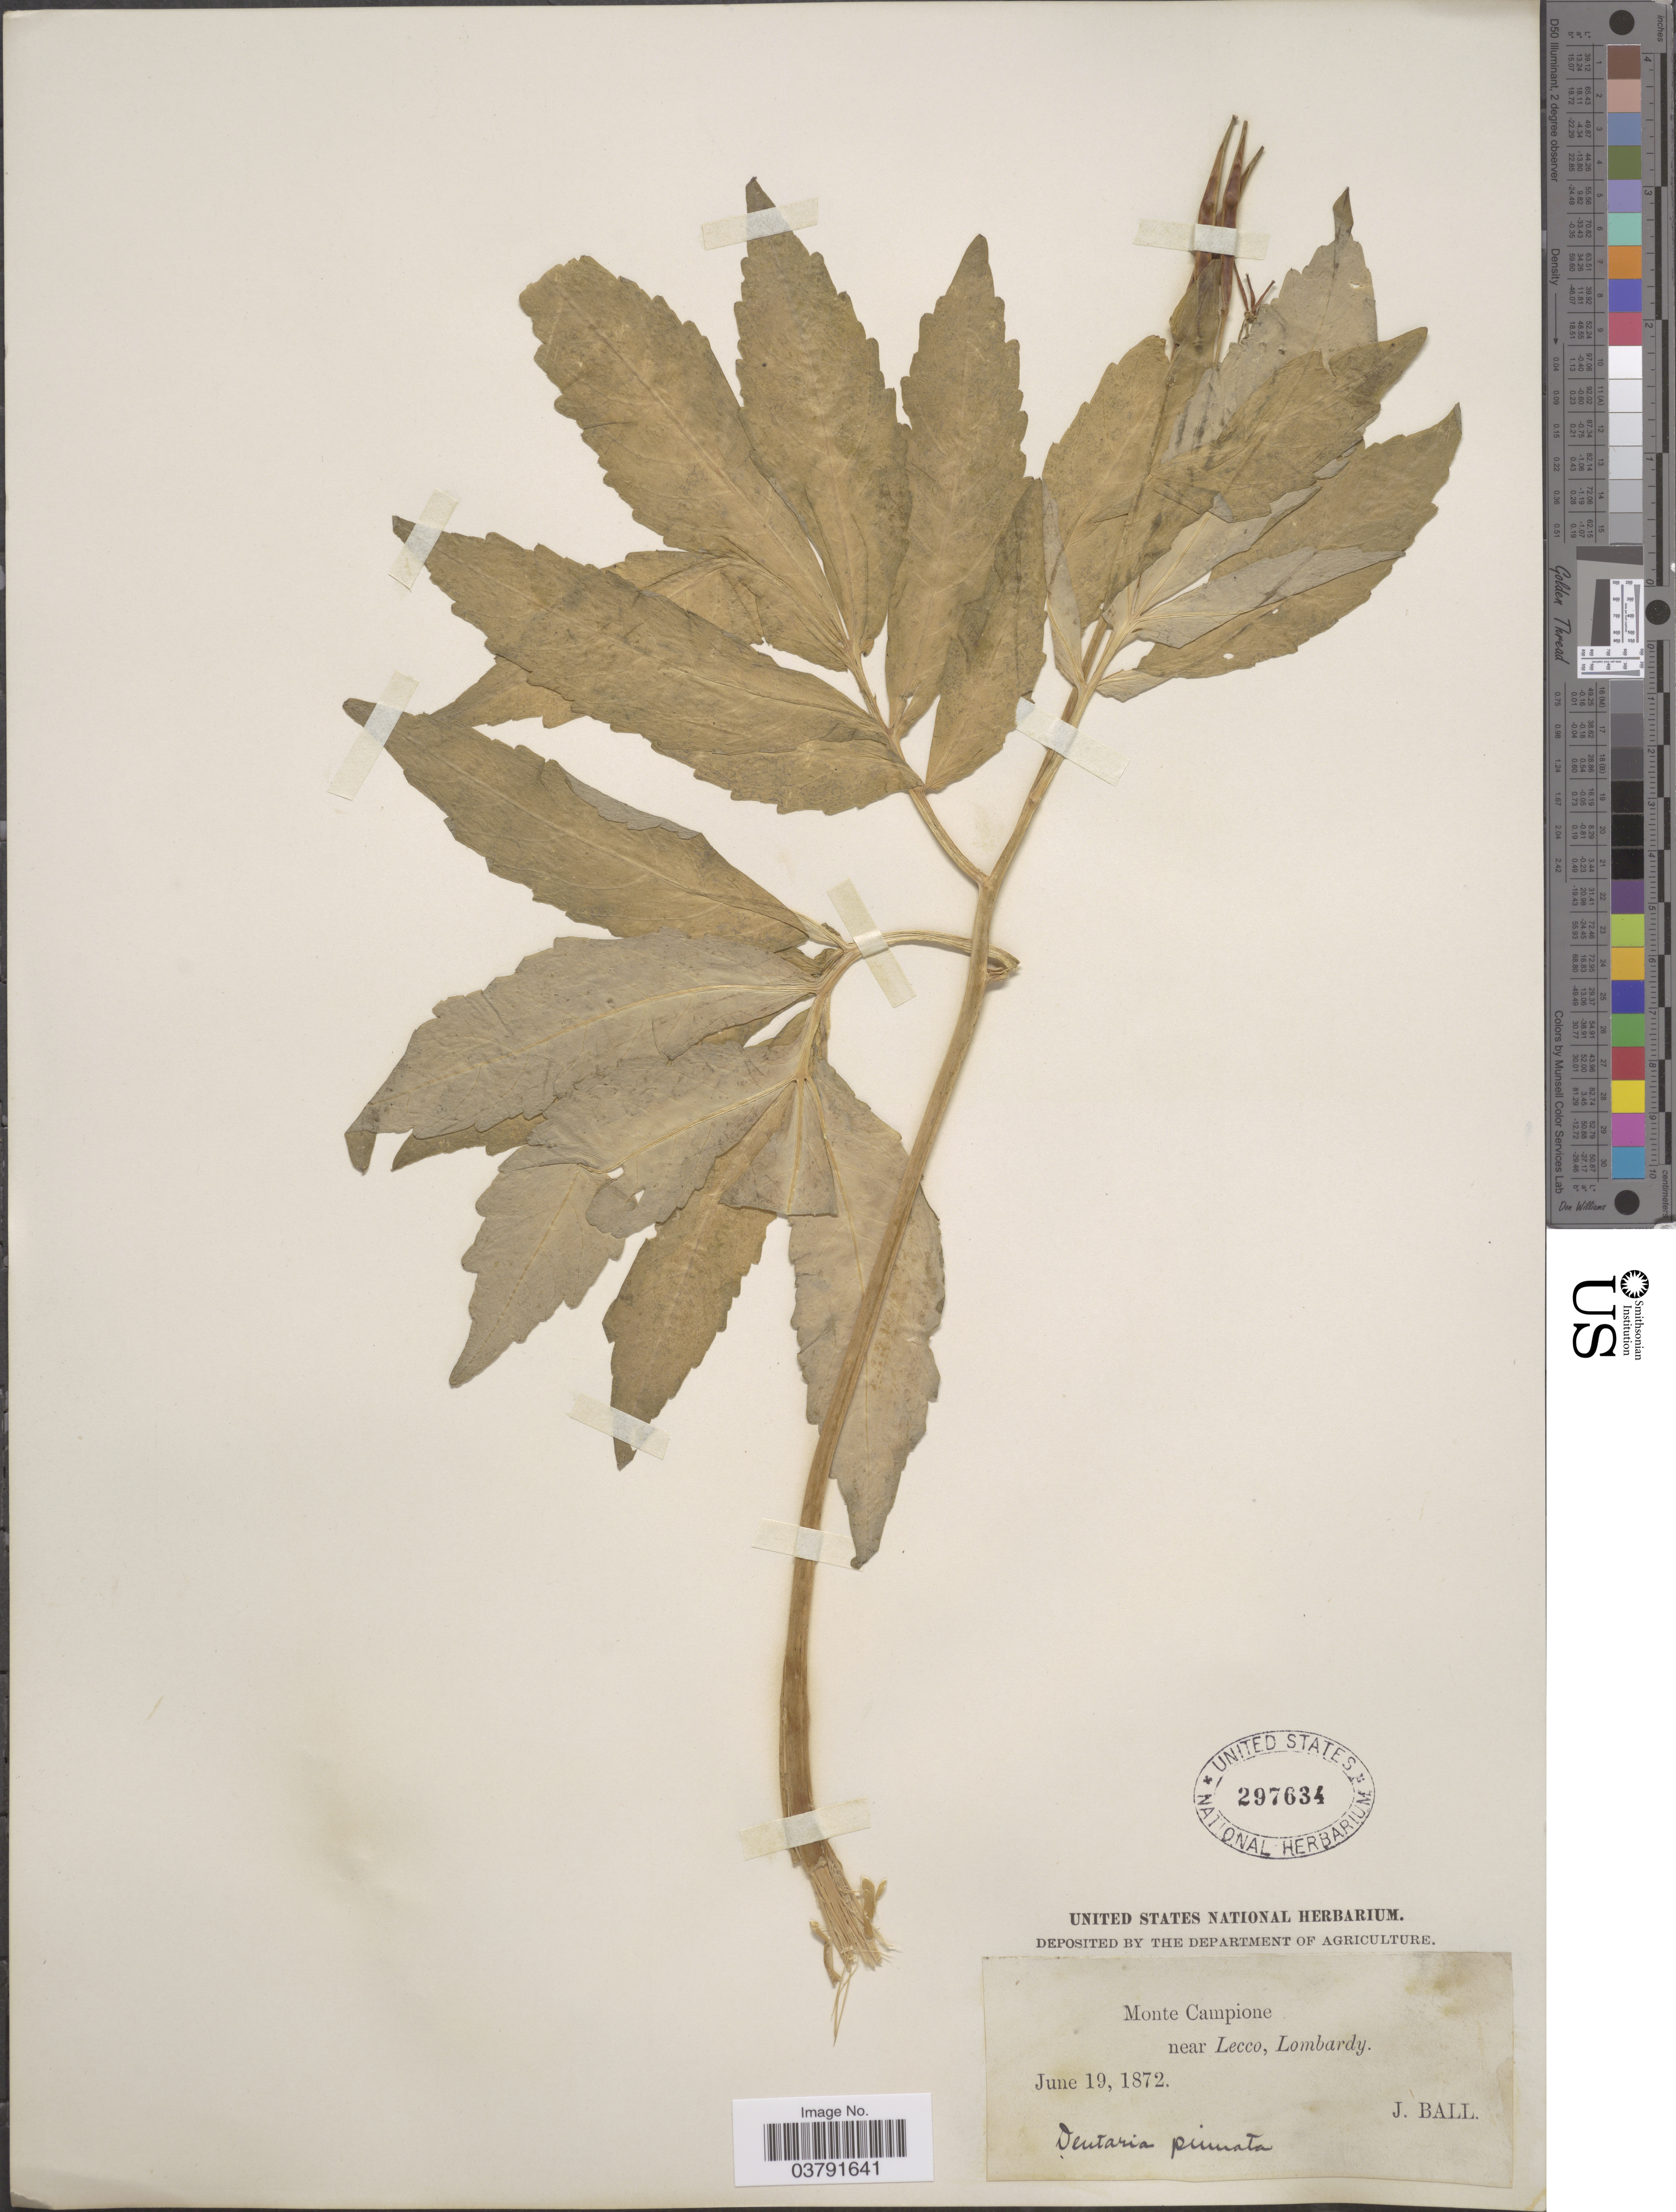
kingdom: Plantae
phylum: Tracheophyta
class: Magnoliopsida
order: Brassicales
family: Brassicaceae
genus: Dentaria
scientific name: Dentaria pinnata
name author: Lam.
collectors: J. Ball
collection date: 1872-06-19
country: Italy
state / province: Lombardy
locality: Monte Campione near Lecco, Lombardy.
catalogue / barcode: US 297634